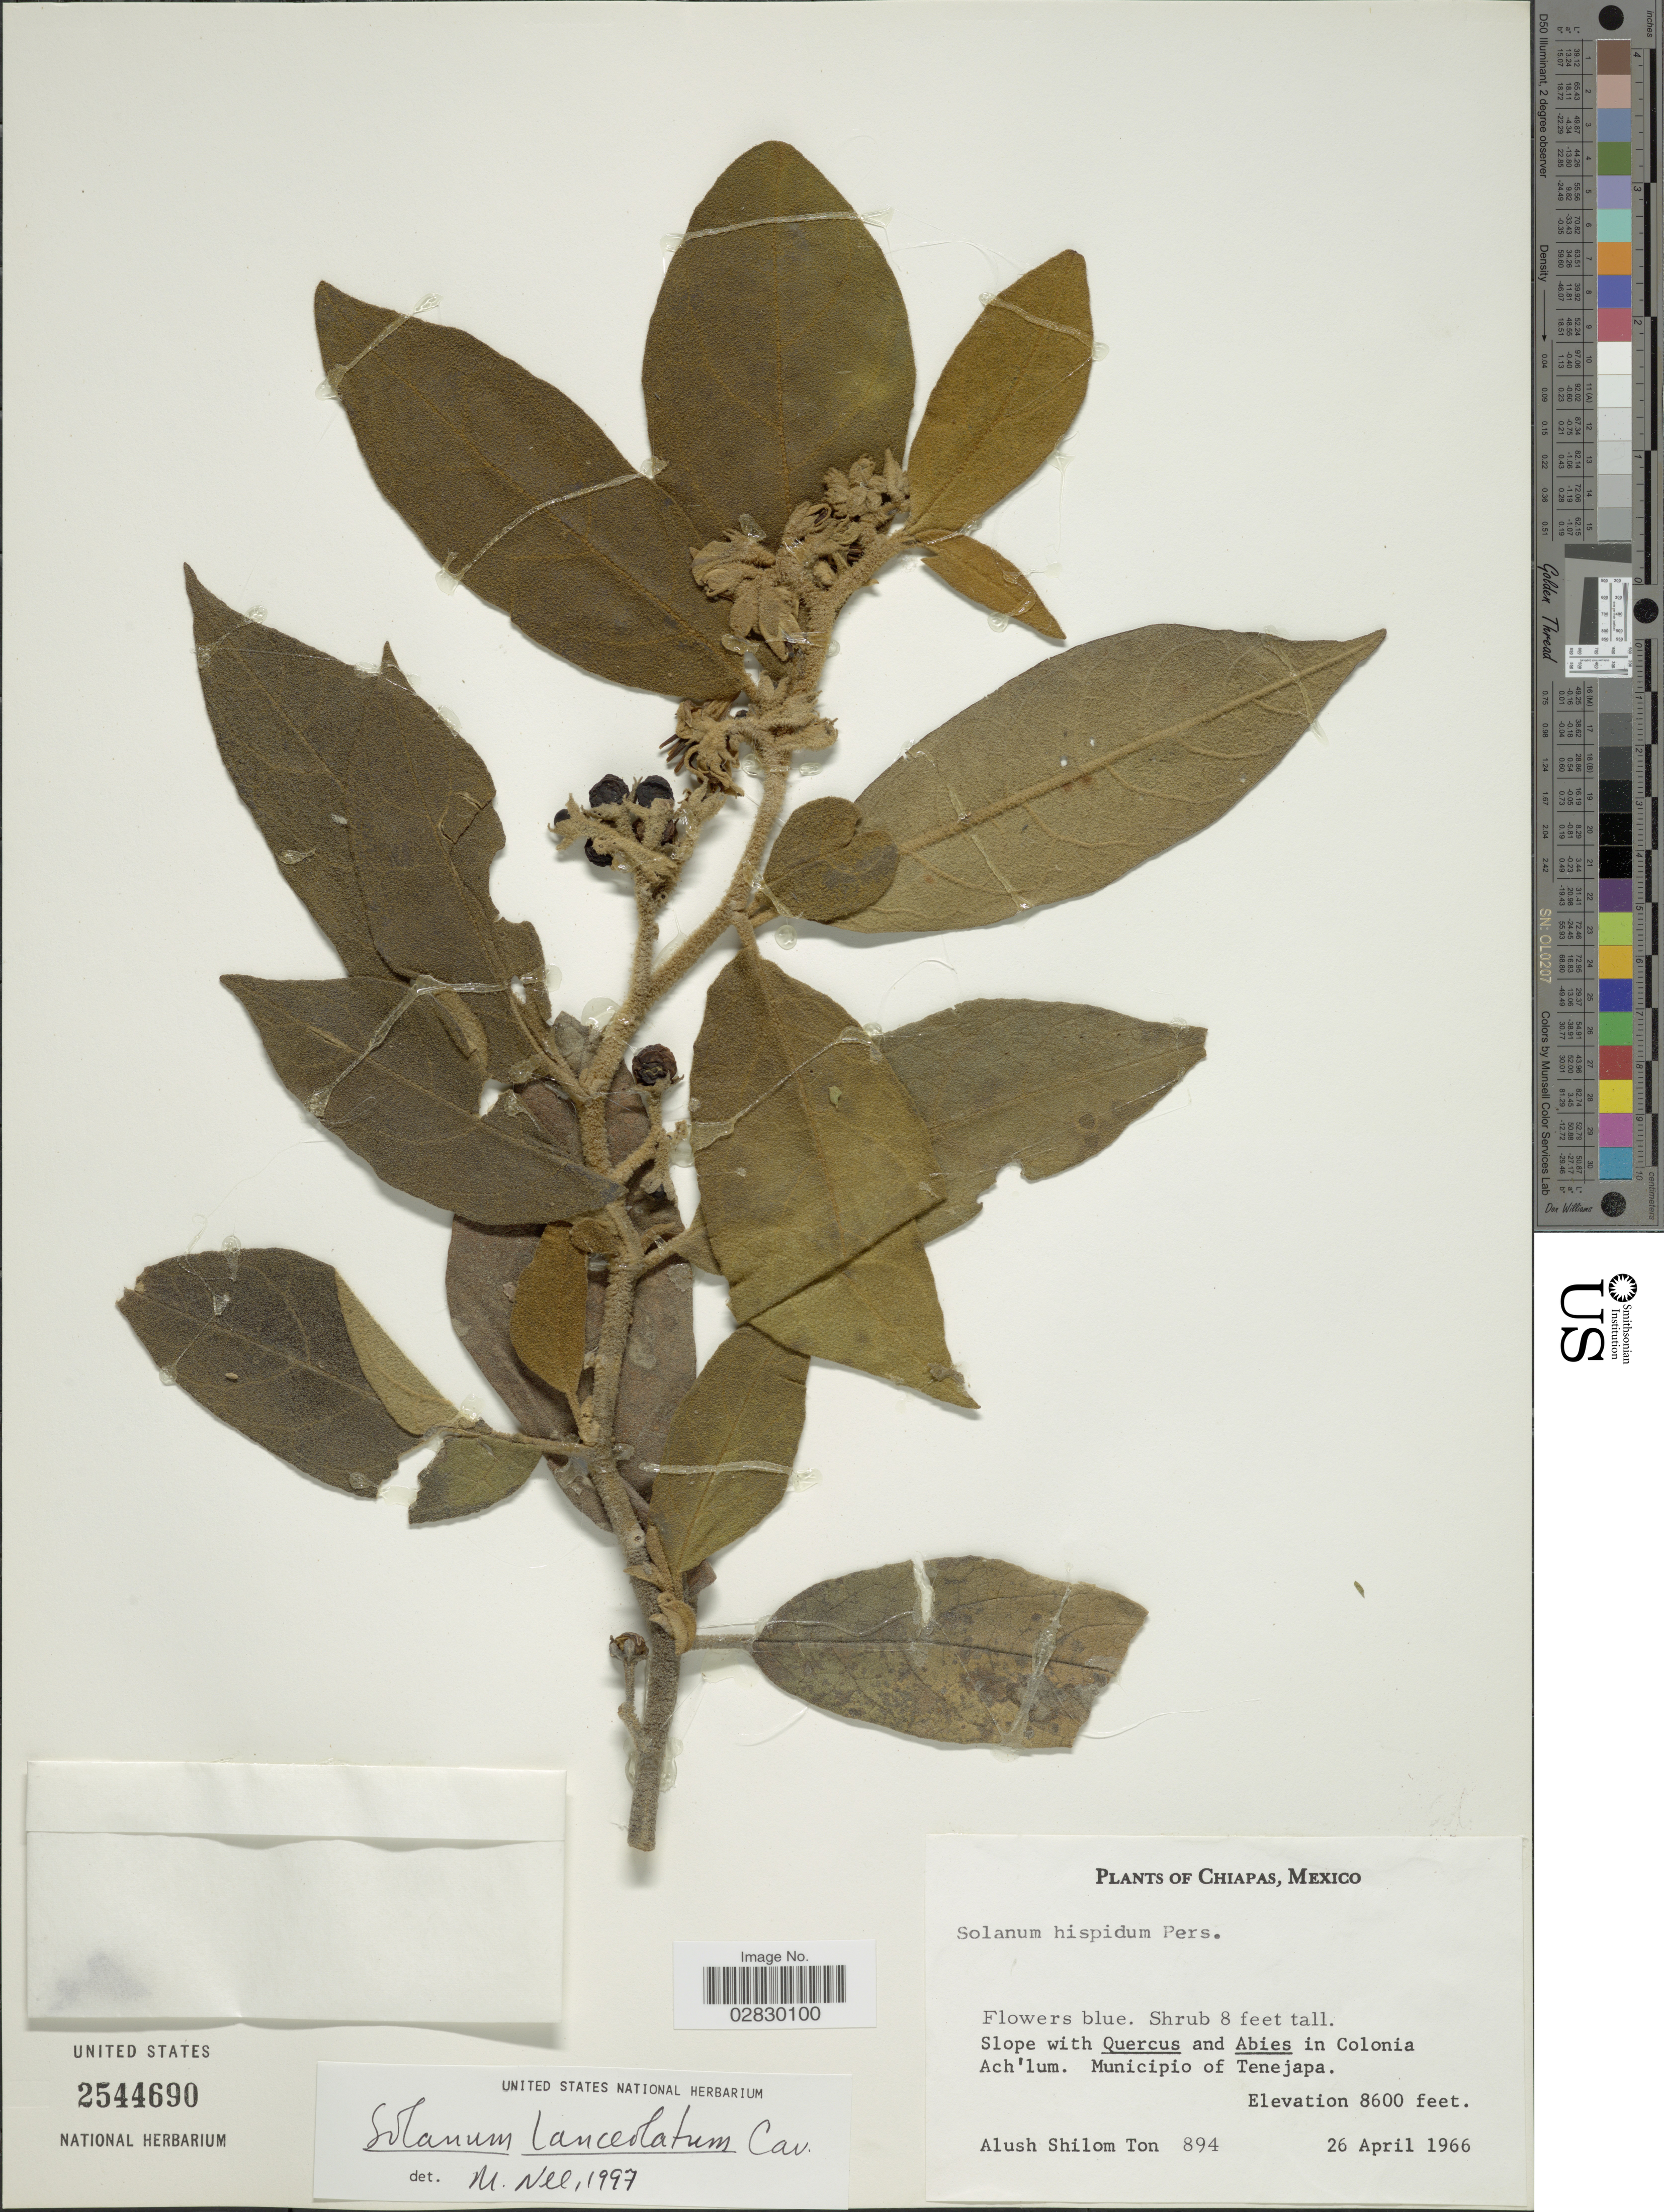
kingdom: Plantae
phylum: Tracheophyta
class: Magnoliopsida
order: Solanales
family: Solanaceae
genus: Solanum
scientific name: Solanum lanceolatum Berthault, nom. illeg.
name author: Berthault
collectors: A. M. Ton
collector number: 894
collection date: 1966-04-26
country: Mexico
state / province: Chiapas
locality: In Colonia Ach'lum. Municipio of Tenejapa.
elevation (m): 2621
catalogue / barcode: US 2544690